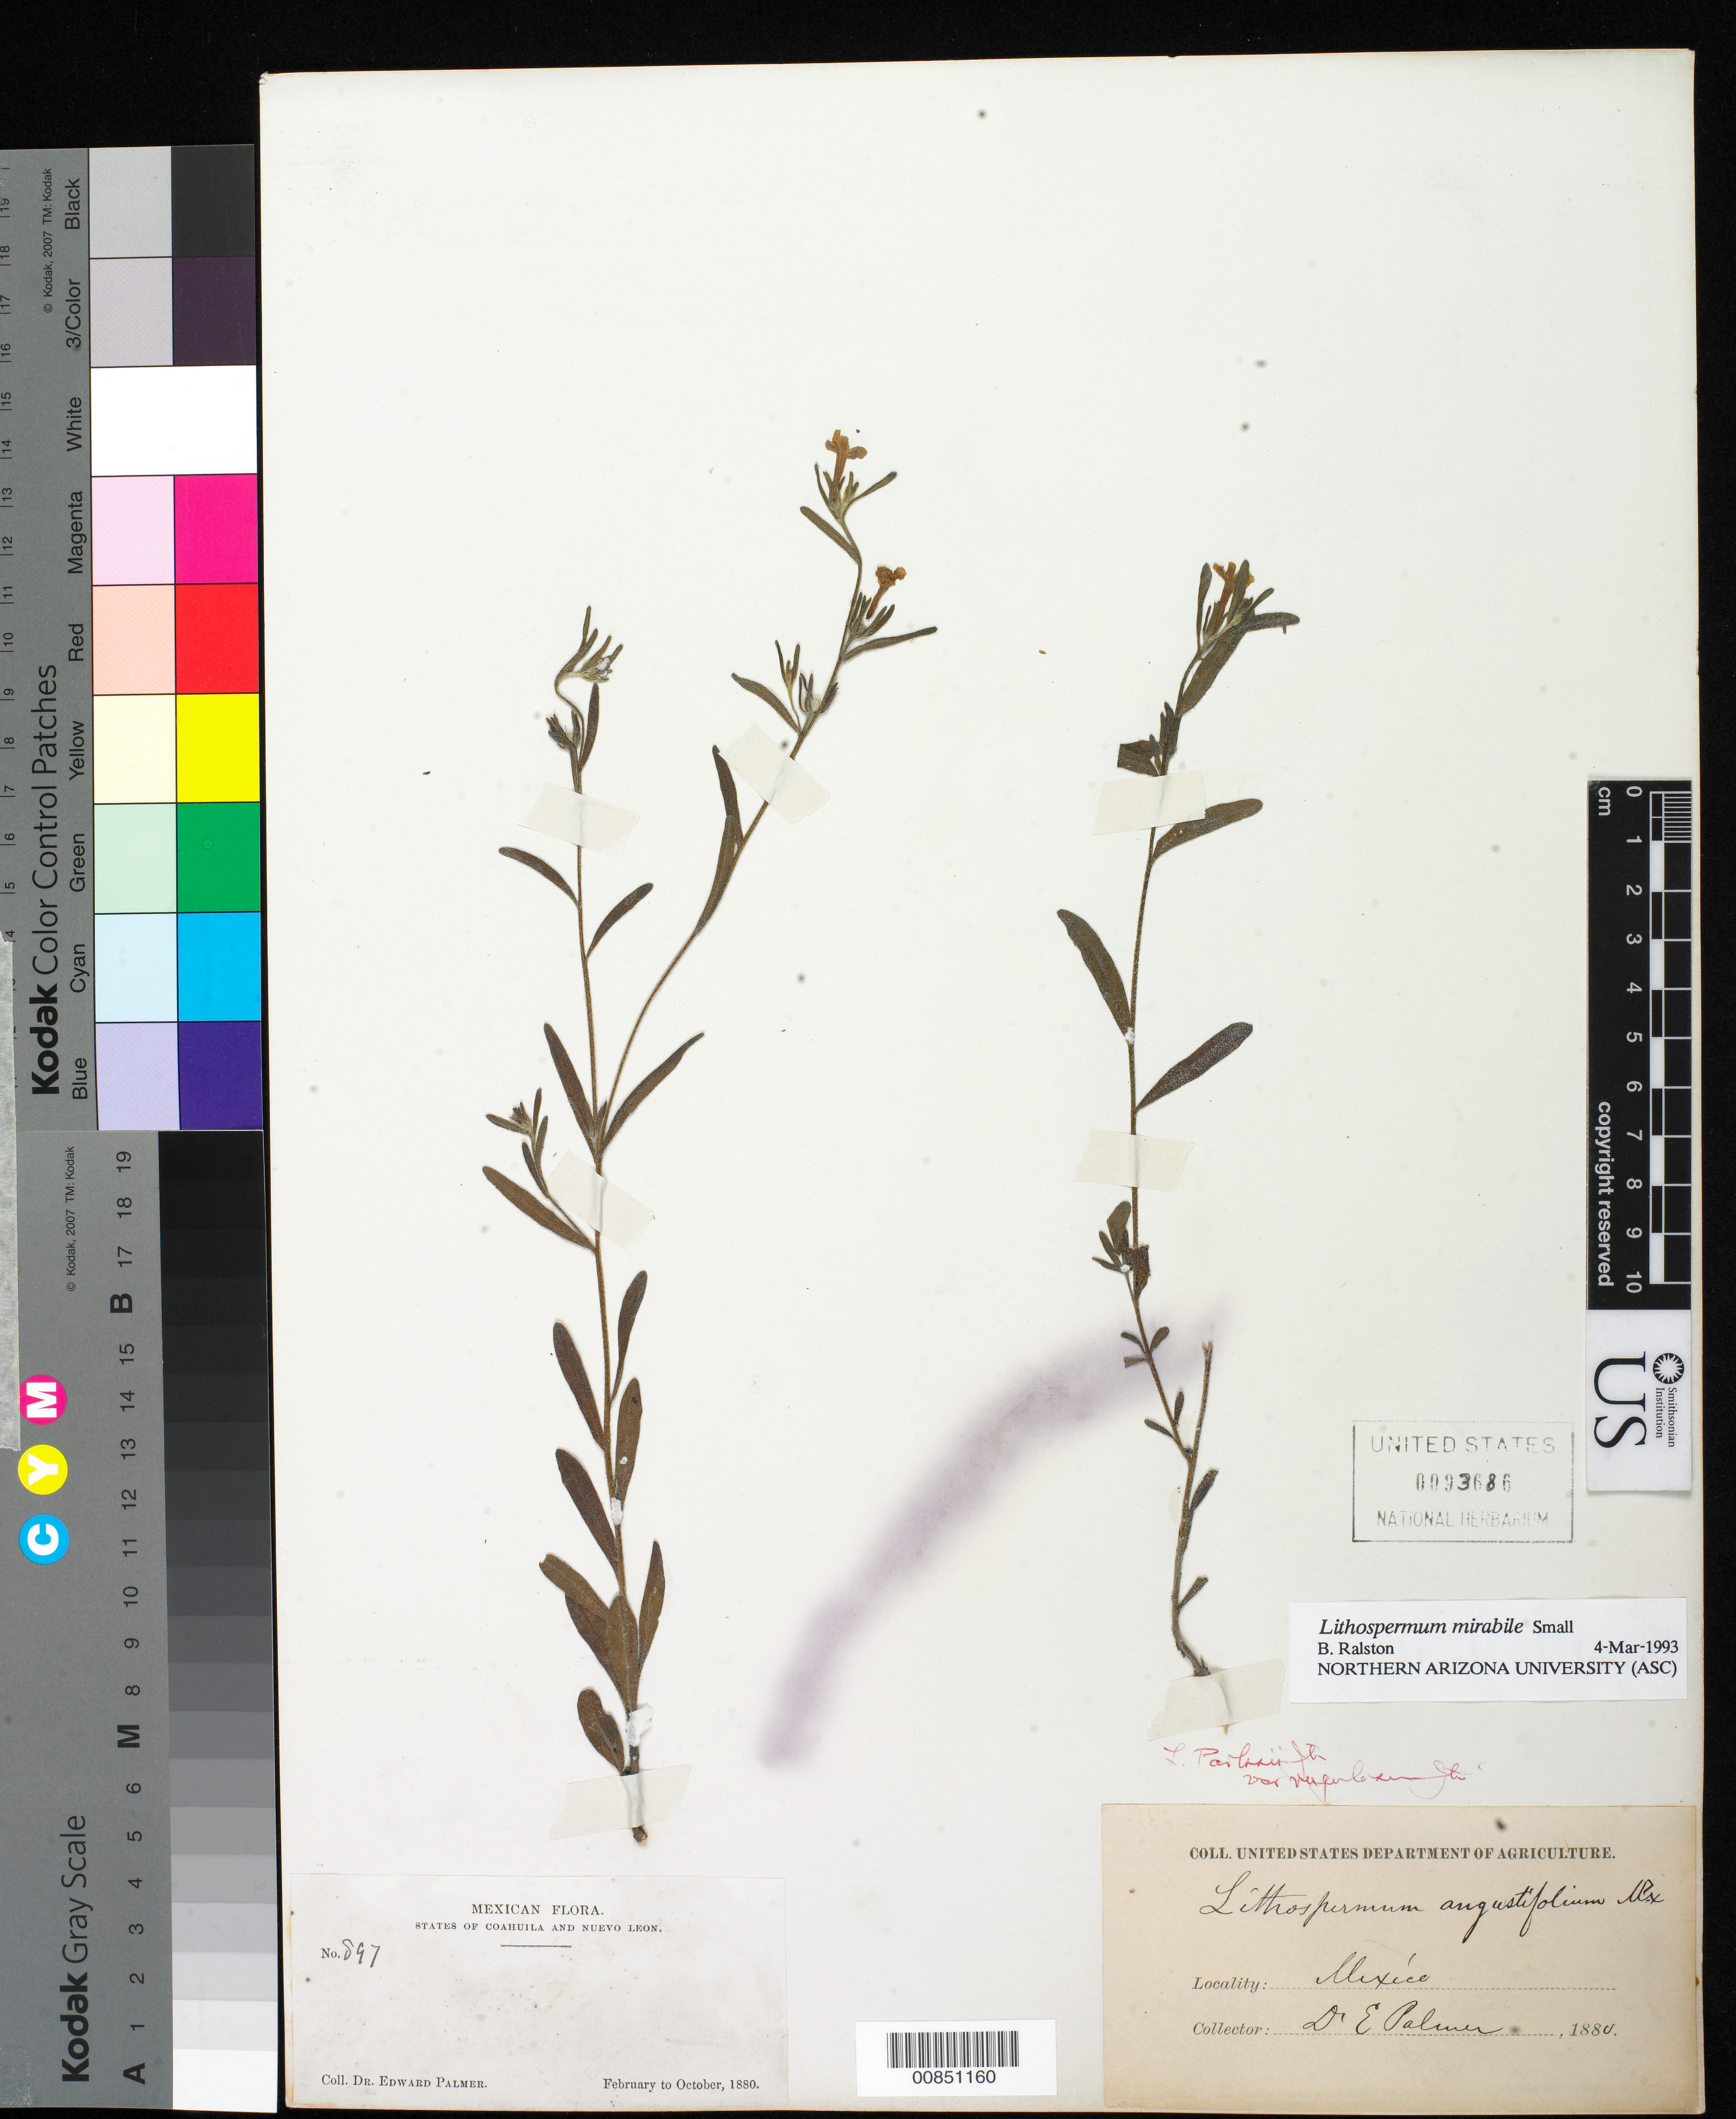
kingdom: Plantae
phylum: Tracheophyta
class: Magnoliopsida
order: Boraginales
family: Boraginaceae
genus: Lithospermum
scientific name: Lithospermum mirabile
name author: Small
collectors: E. Palmer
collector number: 897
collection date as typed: Feb 1880 to -- Oct 1880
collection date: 1880-02/1880-10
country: Mexico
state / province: Coahuila / Nuevo León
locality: States of Coahuila and Nuevo León.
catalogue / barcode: US 93686